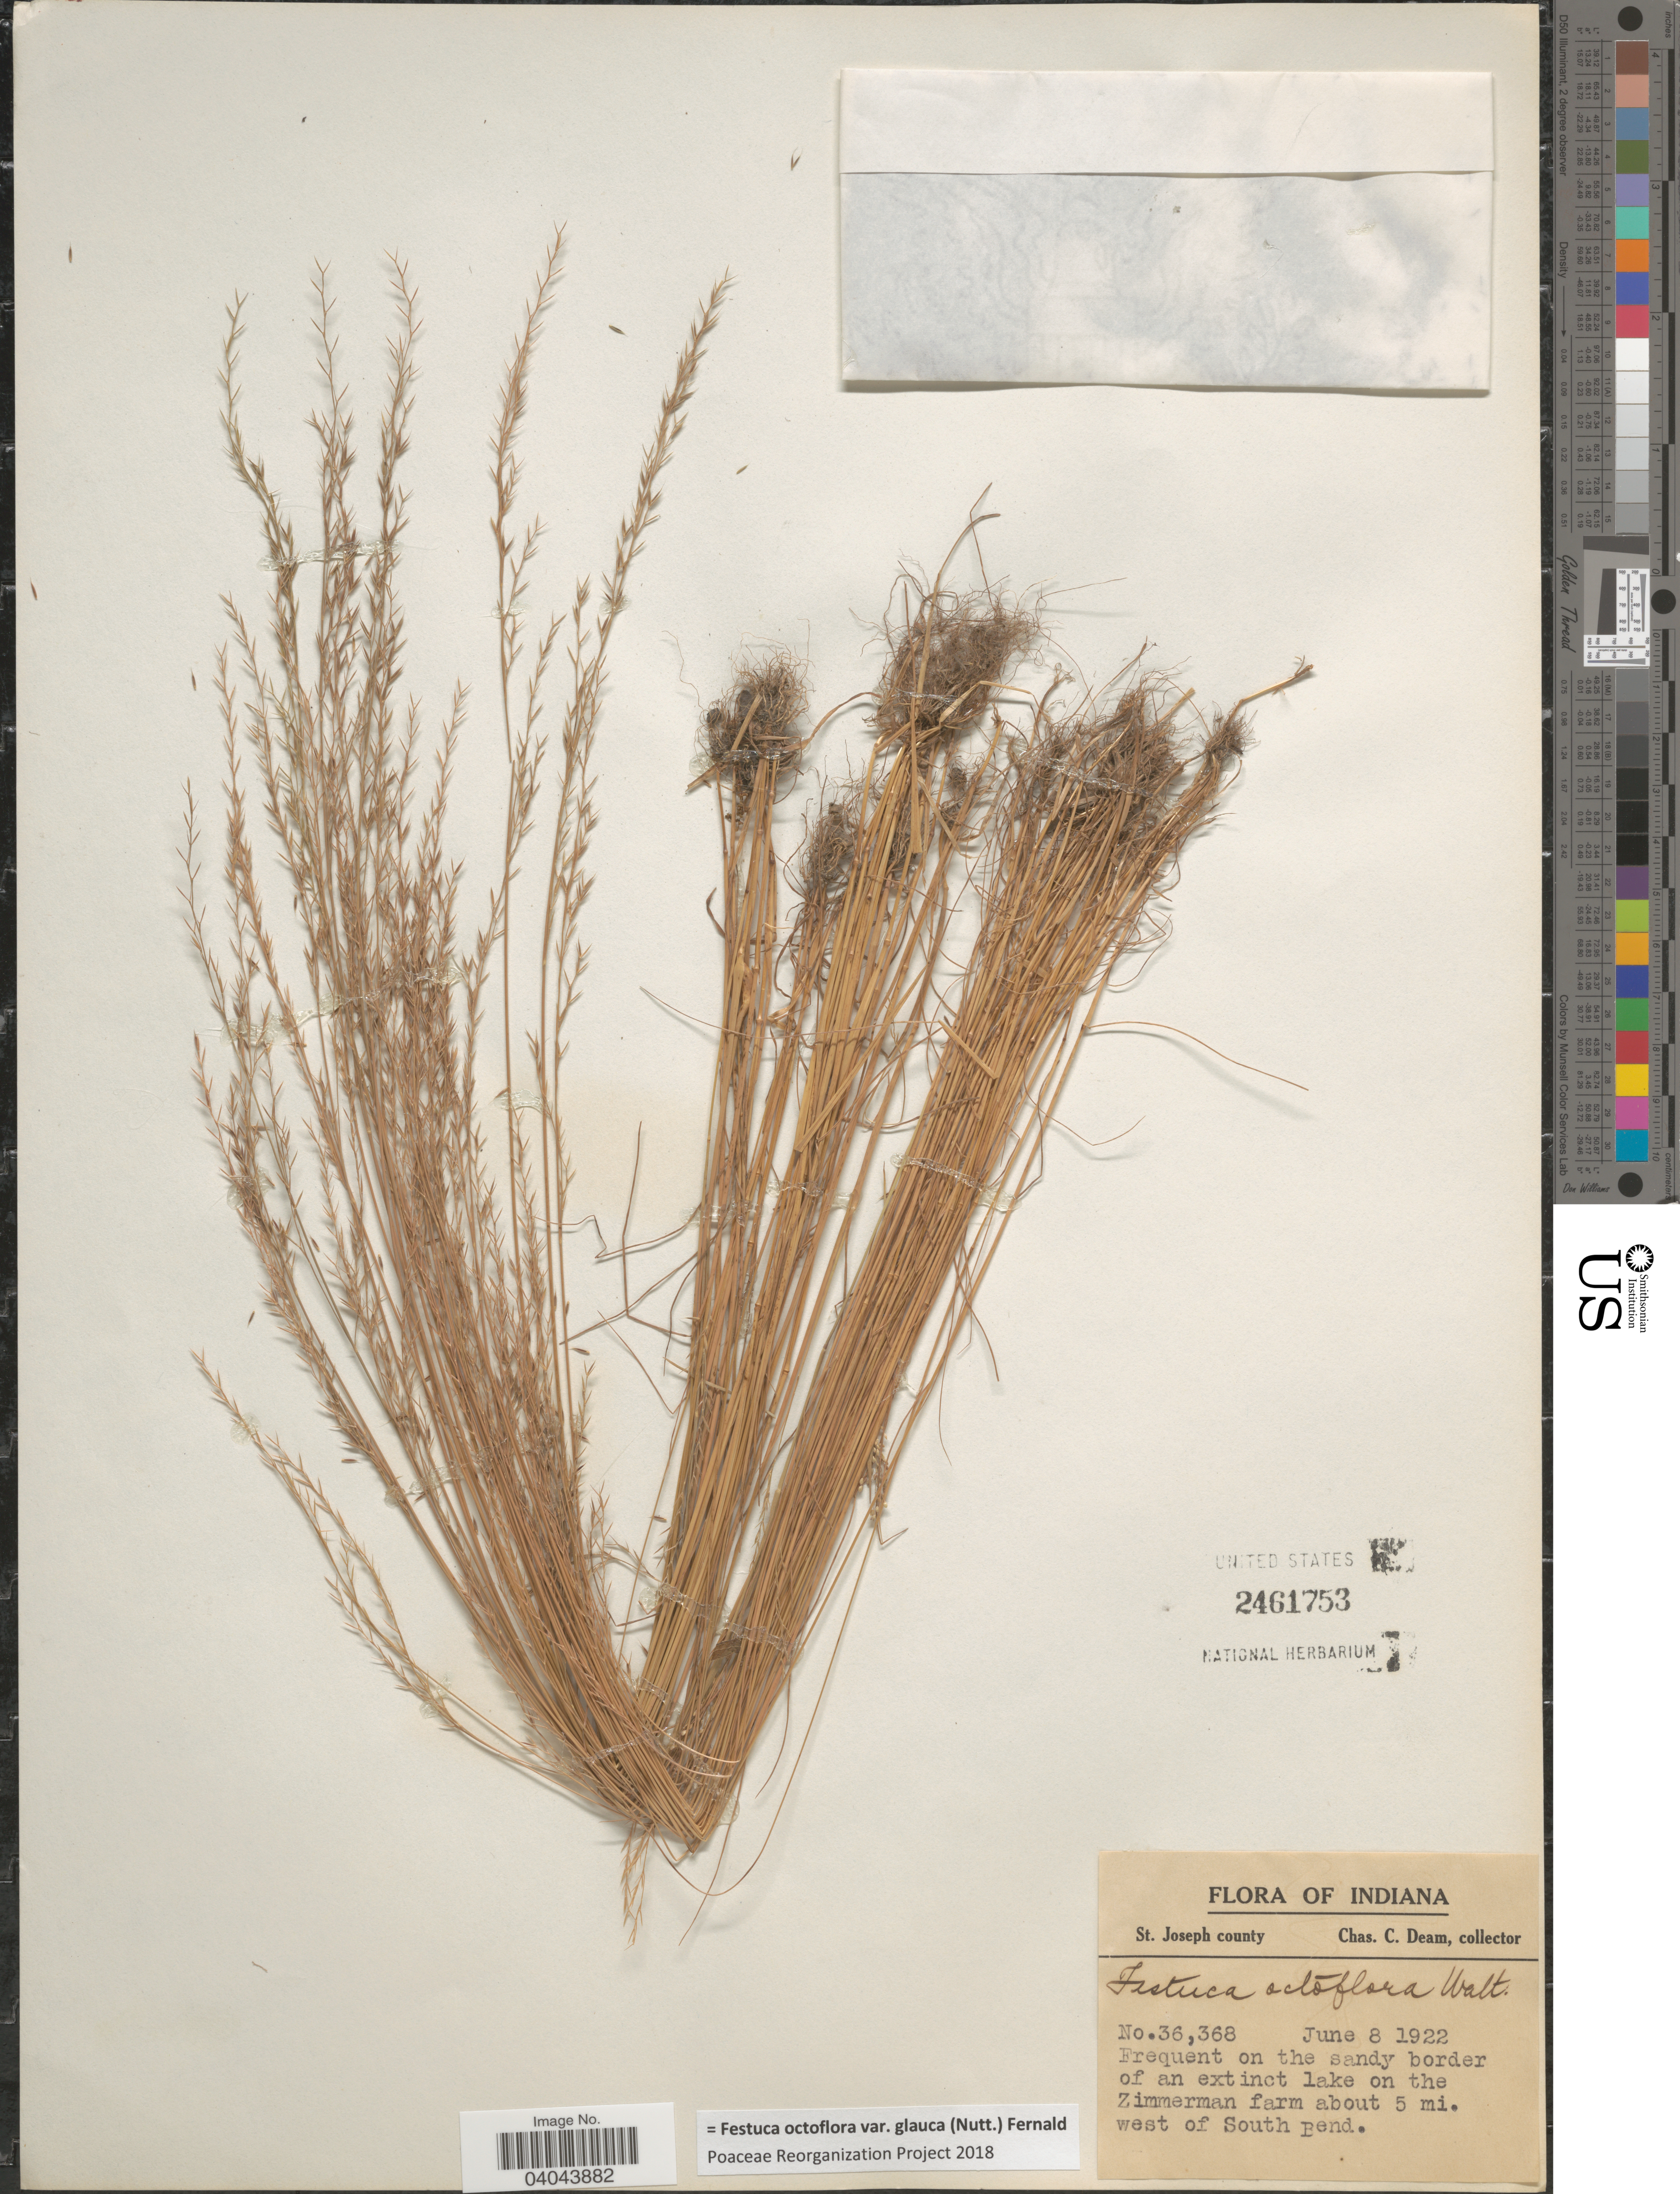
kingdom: Plantae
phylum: Tracheophyta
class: Liliopsida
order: Poales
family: Poaceae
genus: Festuca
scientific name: Festuca octoflora var. glauca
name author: (Nutt.) Fernald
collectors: C. C. Deam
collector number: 36368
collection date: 1922-06-08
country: United States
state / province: Indiana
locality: St. Joseph county. On the sandy border of an extinct lake on the Zimmerman farm about 5 mi. west of South Bend.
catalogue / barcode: US 2461753